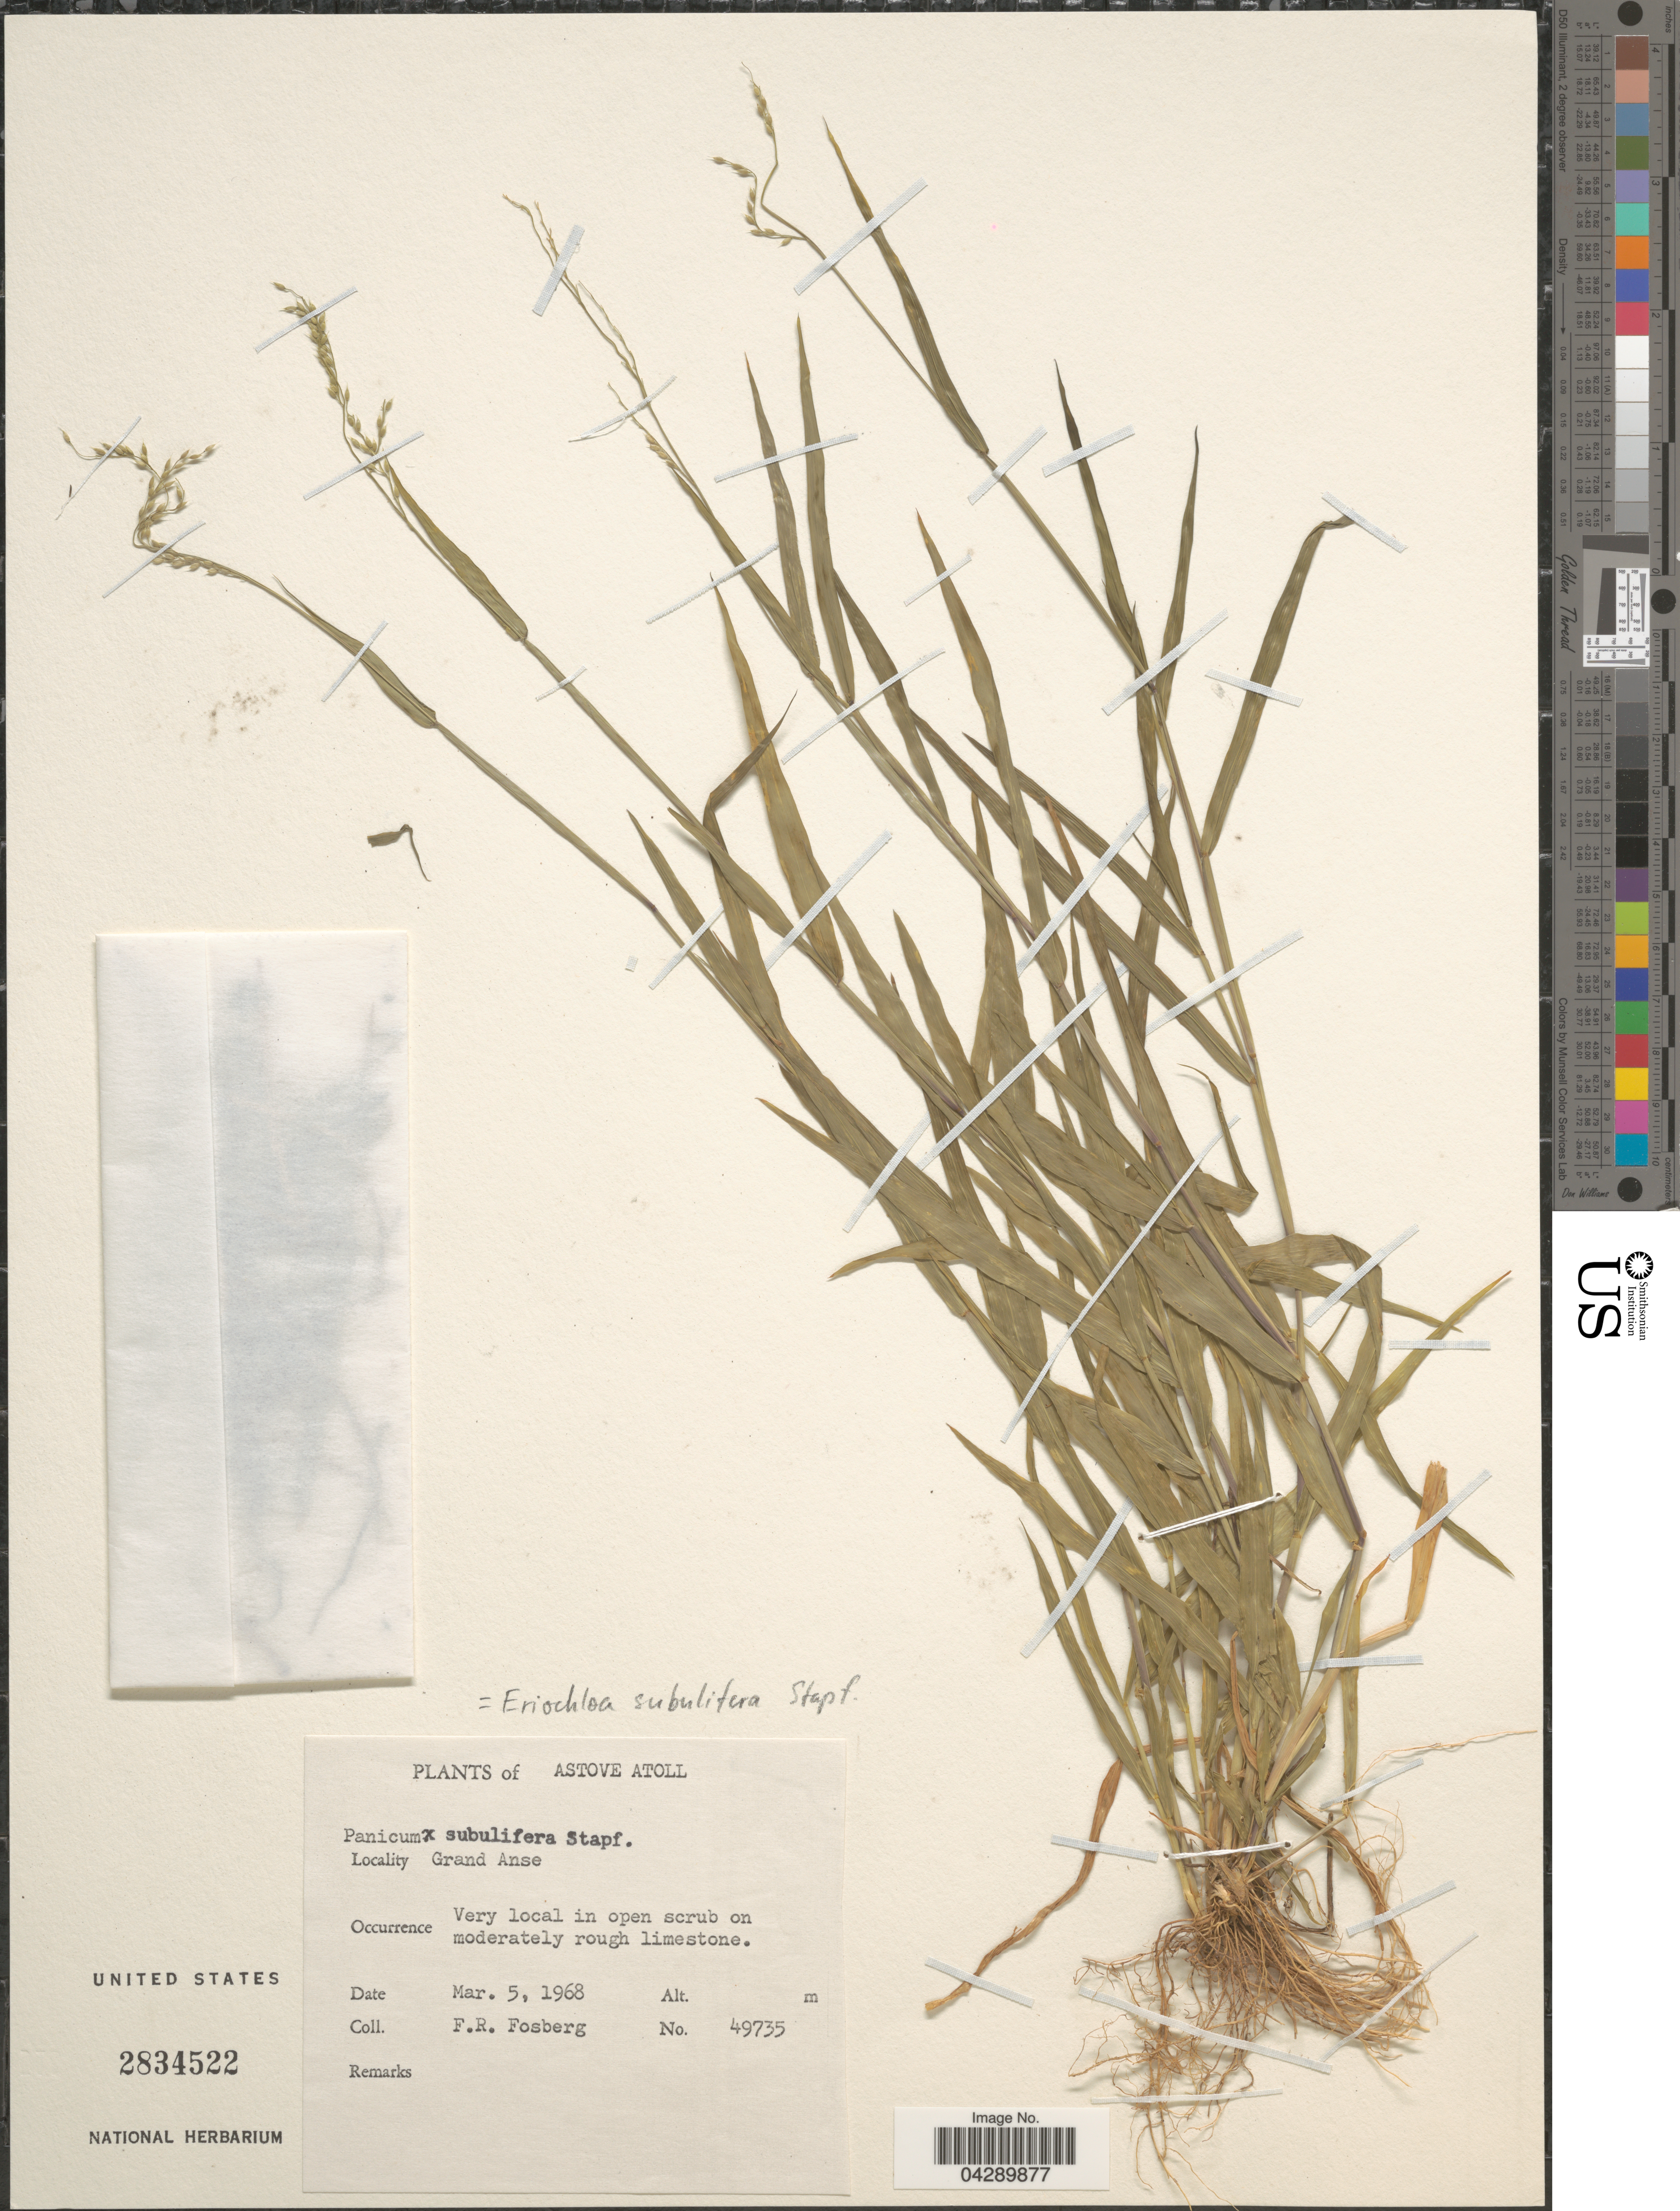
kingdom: Plantae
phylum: Tracheophyta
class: Liliopsida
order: Poales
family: Poaceae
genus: Eriochloa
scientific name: Eriochloa subulifera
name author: Stapf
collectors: F. R. Fosberg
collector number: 49735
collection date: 1968-03-05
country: Seychelles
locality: Astove Atoll. Grand Anse. Very local in open scrub on moderately rough limestone.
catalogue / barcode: US 2834522